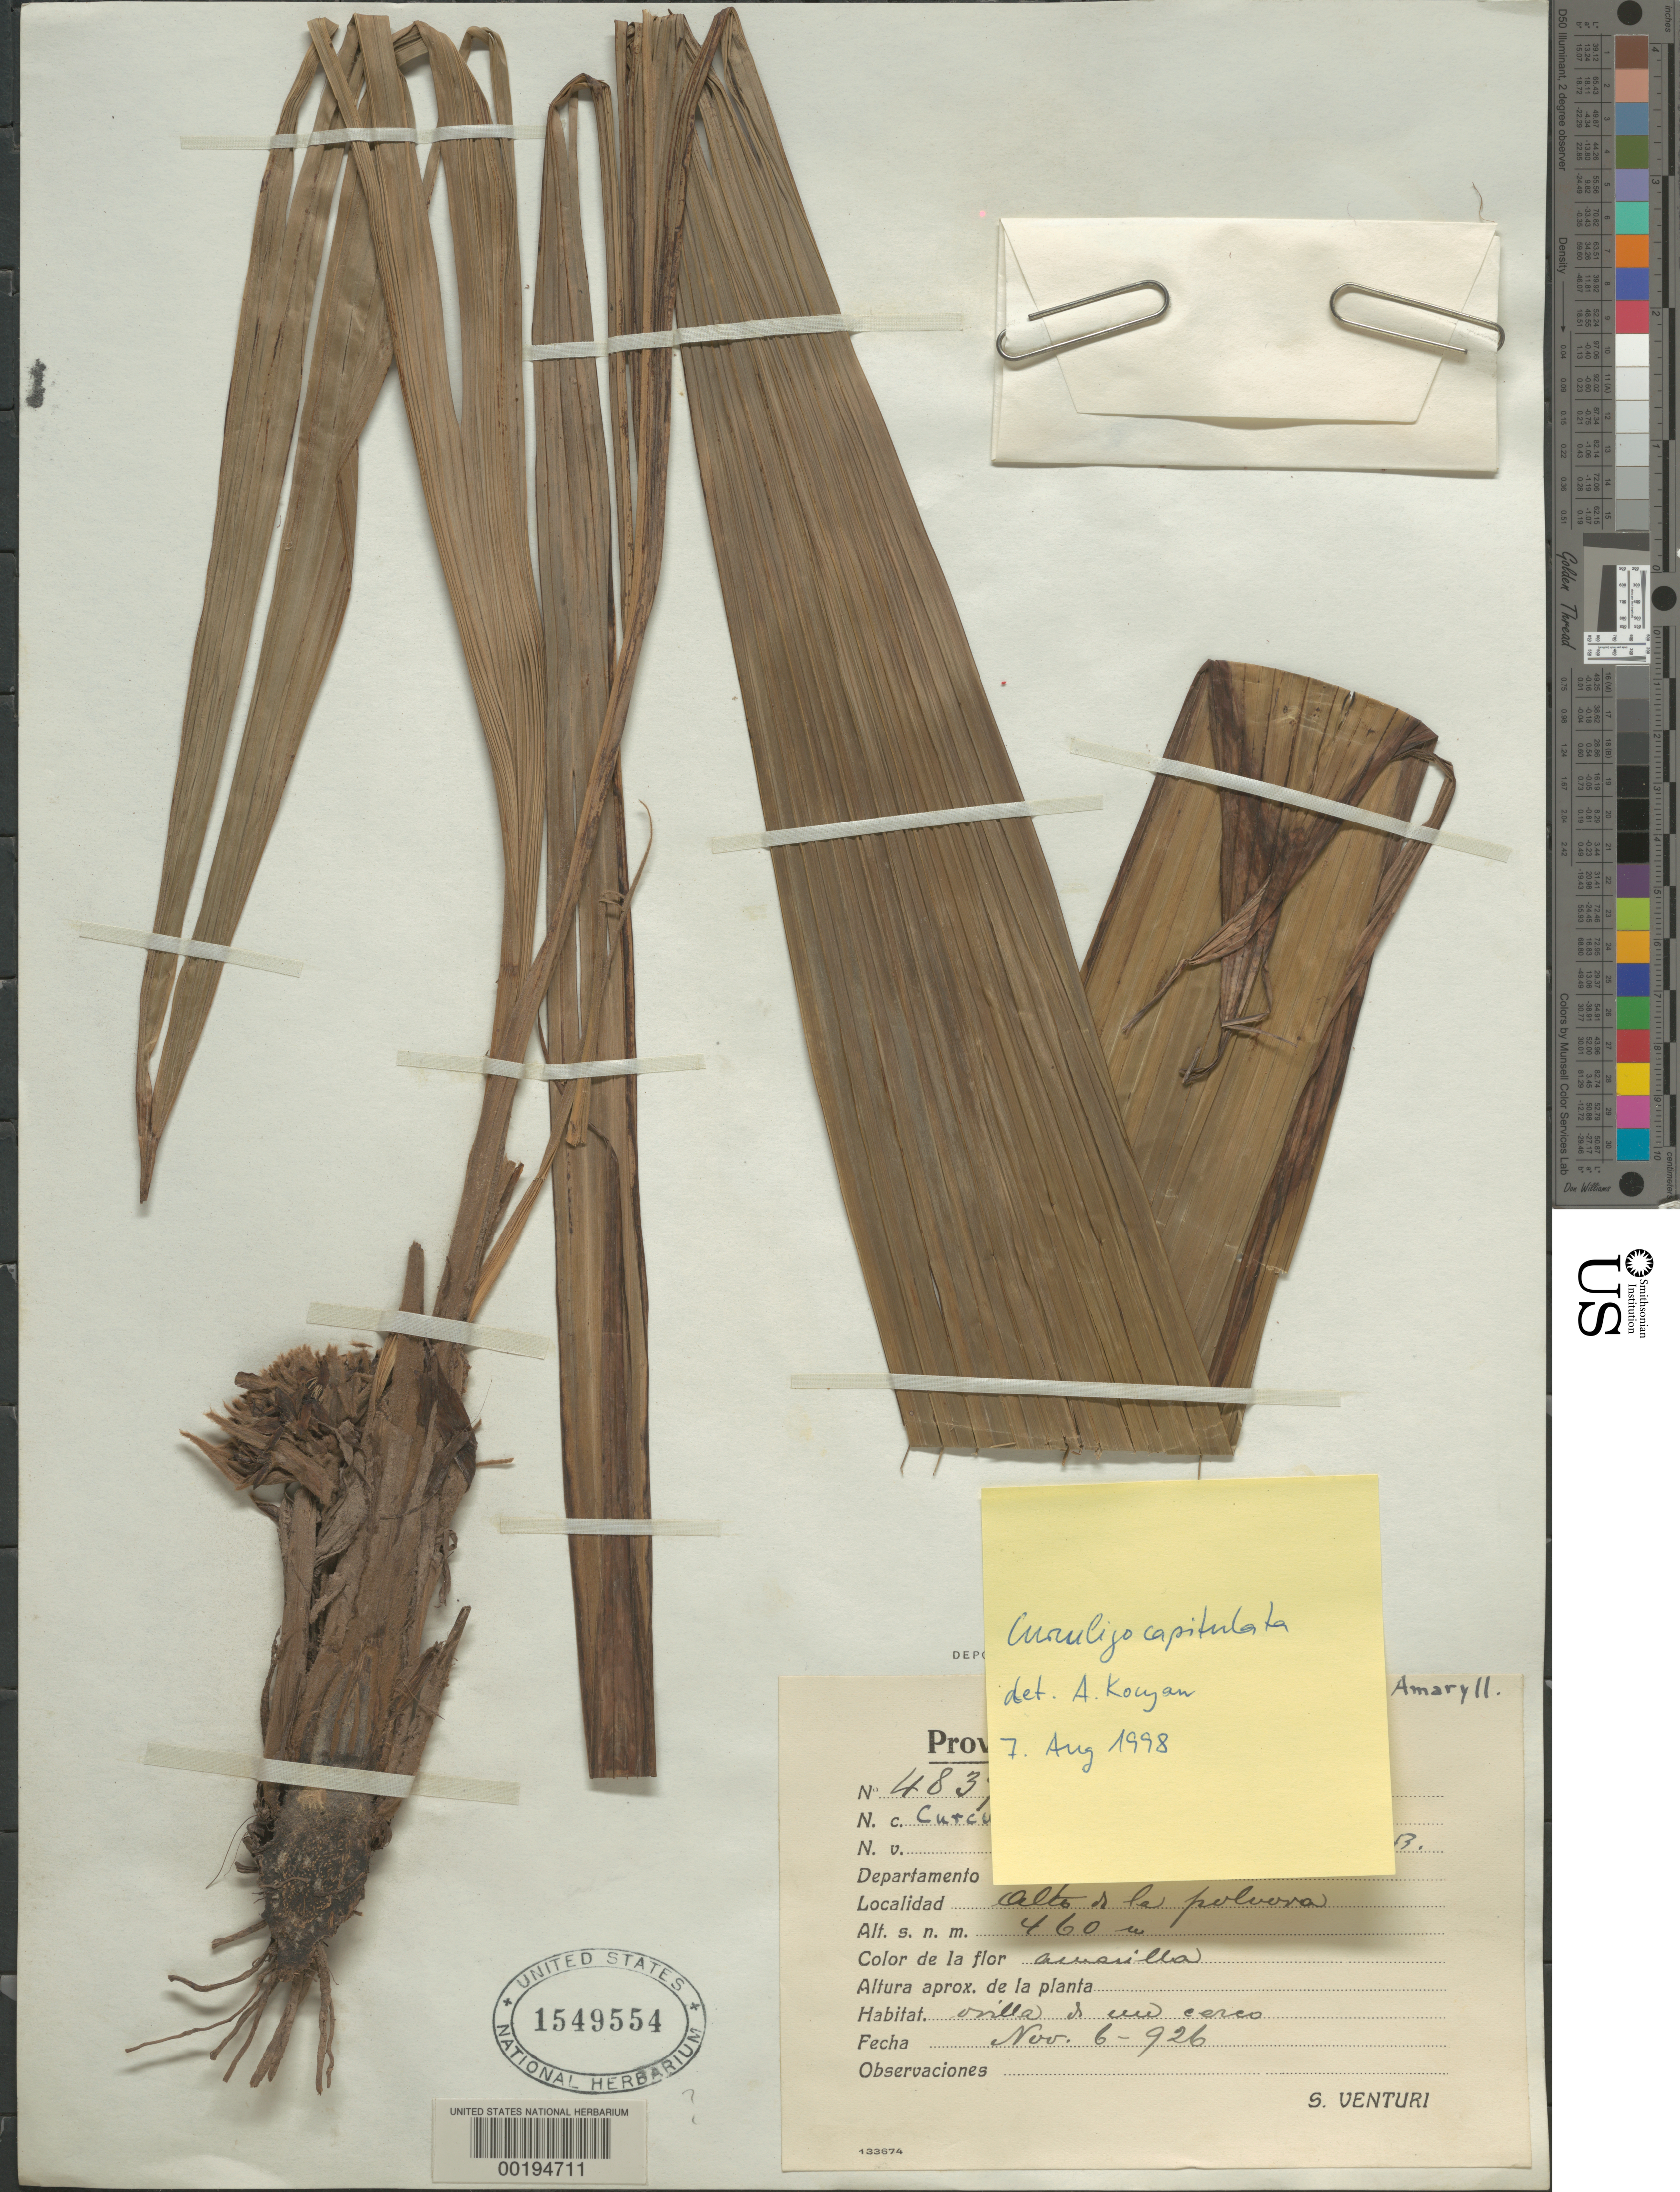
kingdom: Plantae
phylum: Tracheophyta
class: Liliopsida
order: Asparagales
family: Hypoxidaceae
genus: Curculigo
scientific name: Curculigo capitulata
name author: (Lour.) Kuntze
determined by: Kocyan, Alexander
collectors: S. Venturi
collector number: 4839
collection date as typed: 06 Nov 1926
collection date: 1926-11-06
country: Argentina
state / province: Tucumán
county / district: Capital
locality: Alto de la Polvora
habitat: Edge of fence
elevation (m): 460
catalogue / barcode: US 1549554